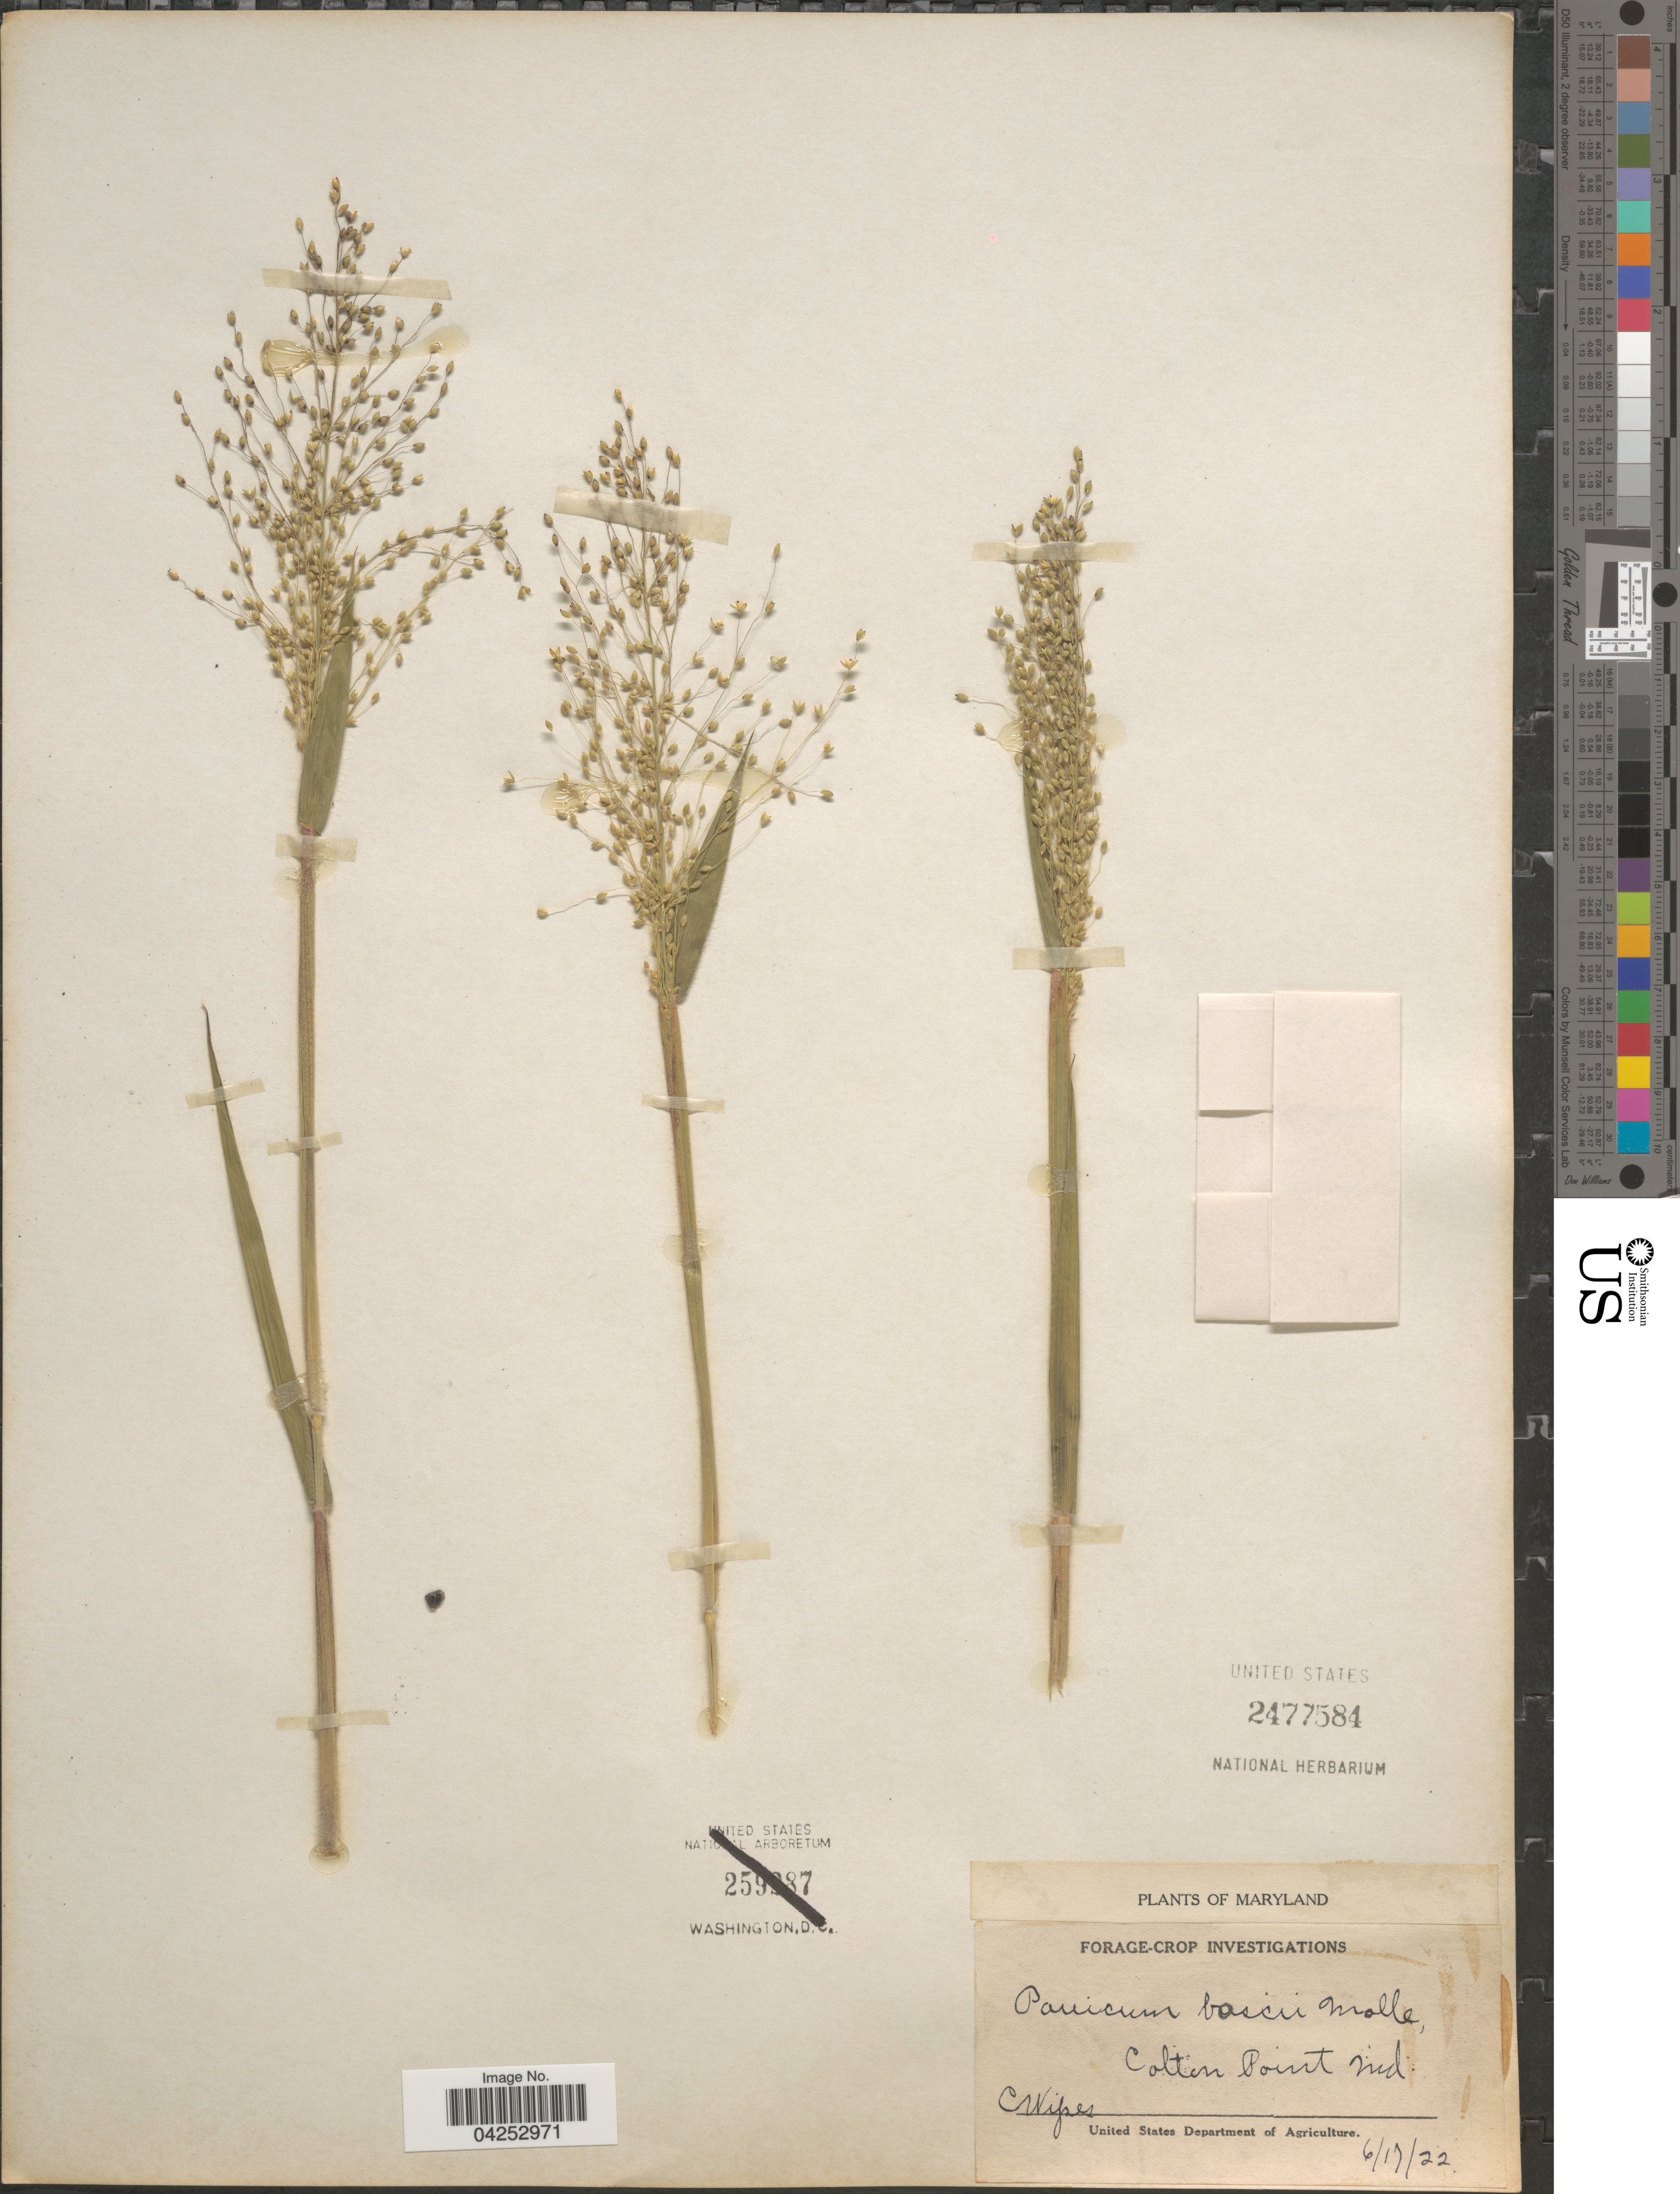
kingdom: Plantae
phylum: Tracheophyta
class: Liliopsida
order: Poales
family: Poaceae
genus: Dichanthelium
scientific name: Dichanthelium boscii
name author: (Poir.) Gould & C.A. Clark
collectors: C. V. Piper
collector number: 2477584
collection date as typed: Transcribed d/m/y: 17/6/22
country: United States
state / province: Maryland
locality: Colten Point.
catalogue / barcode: US 2477584